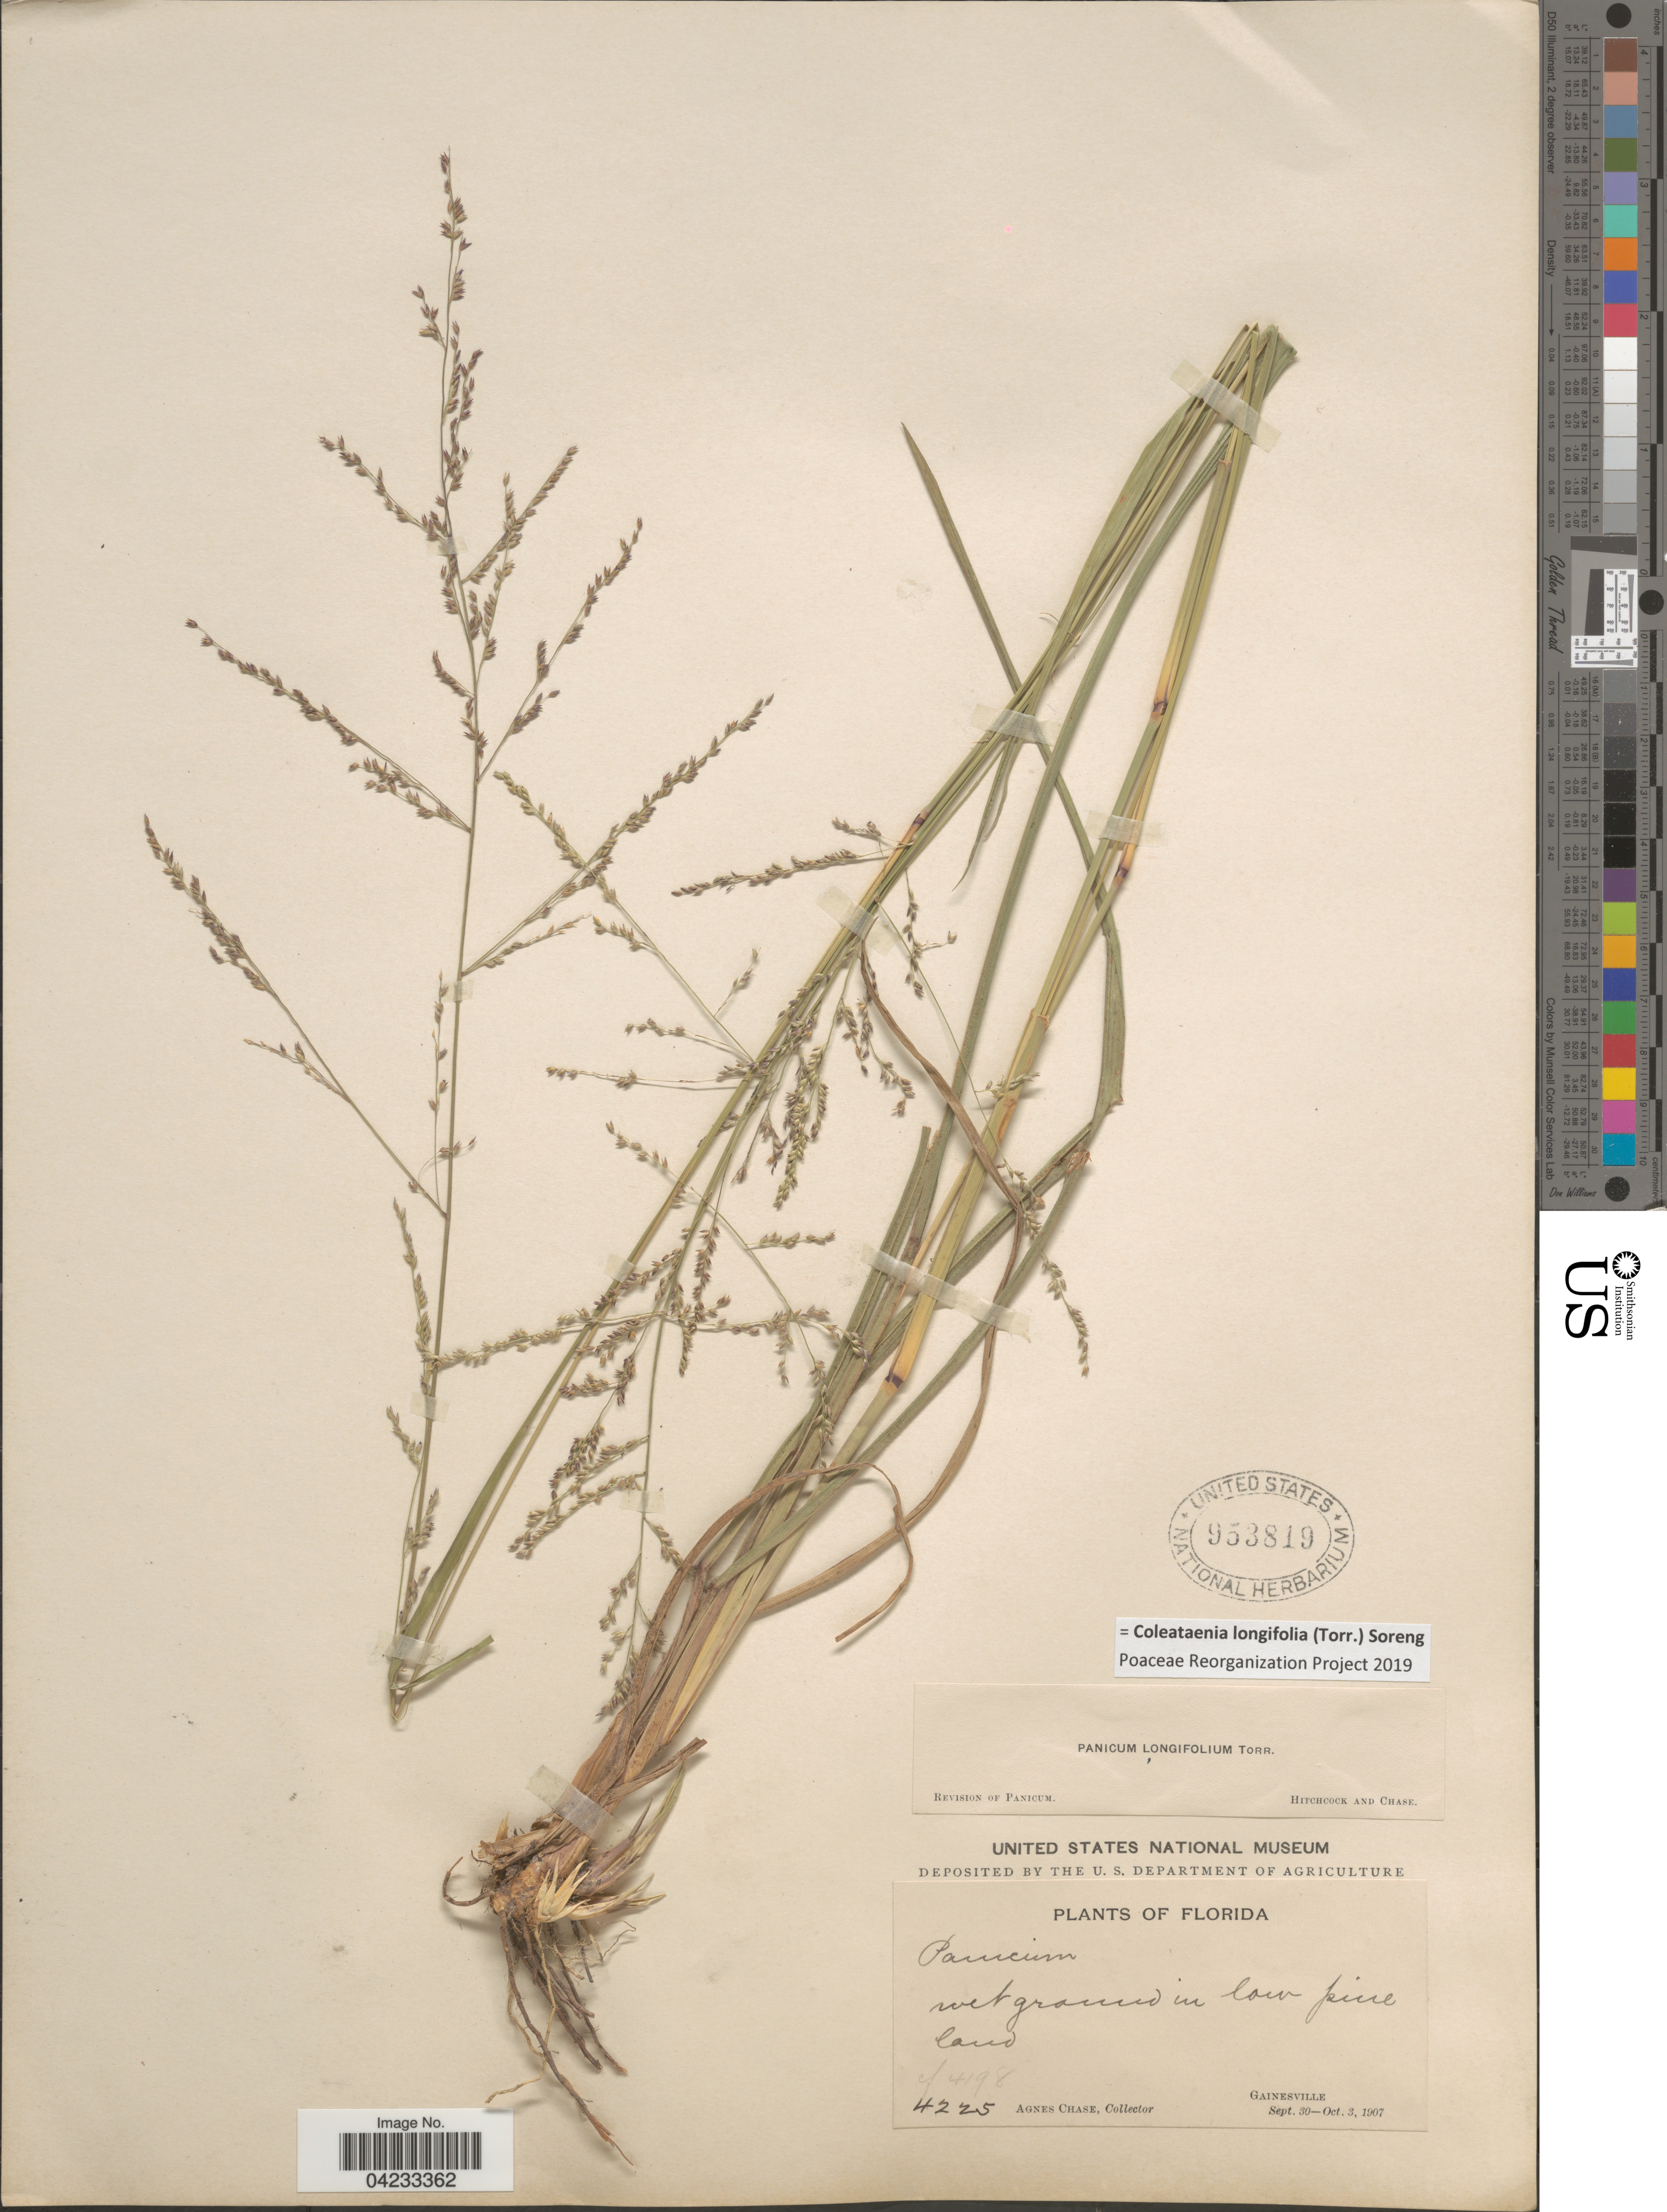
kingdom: Plantae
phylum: Tracheophyta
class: Liliopsida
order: Poales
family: Poaceae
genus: Coleataenia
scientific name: Coleataenia longifolia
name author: (Torr.) Soreng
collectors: A. Chase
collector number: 4225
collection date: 1907-09-30/1907-10-03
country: United States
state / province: Florida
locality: Wet ground in low pine land. Gainesville.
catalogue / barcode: US 953819